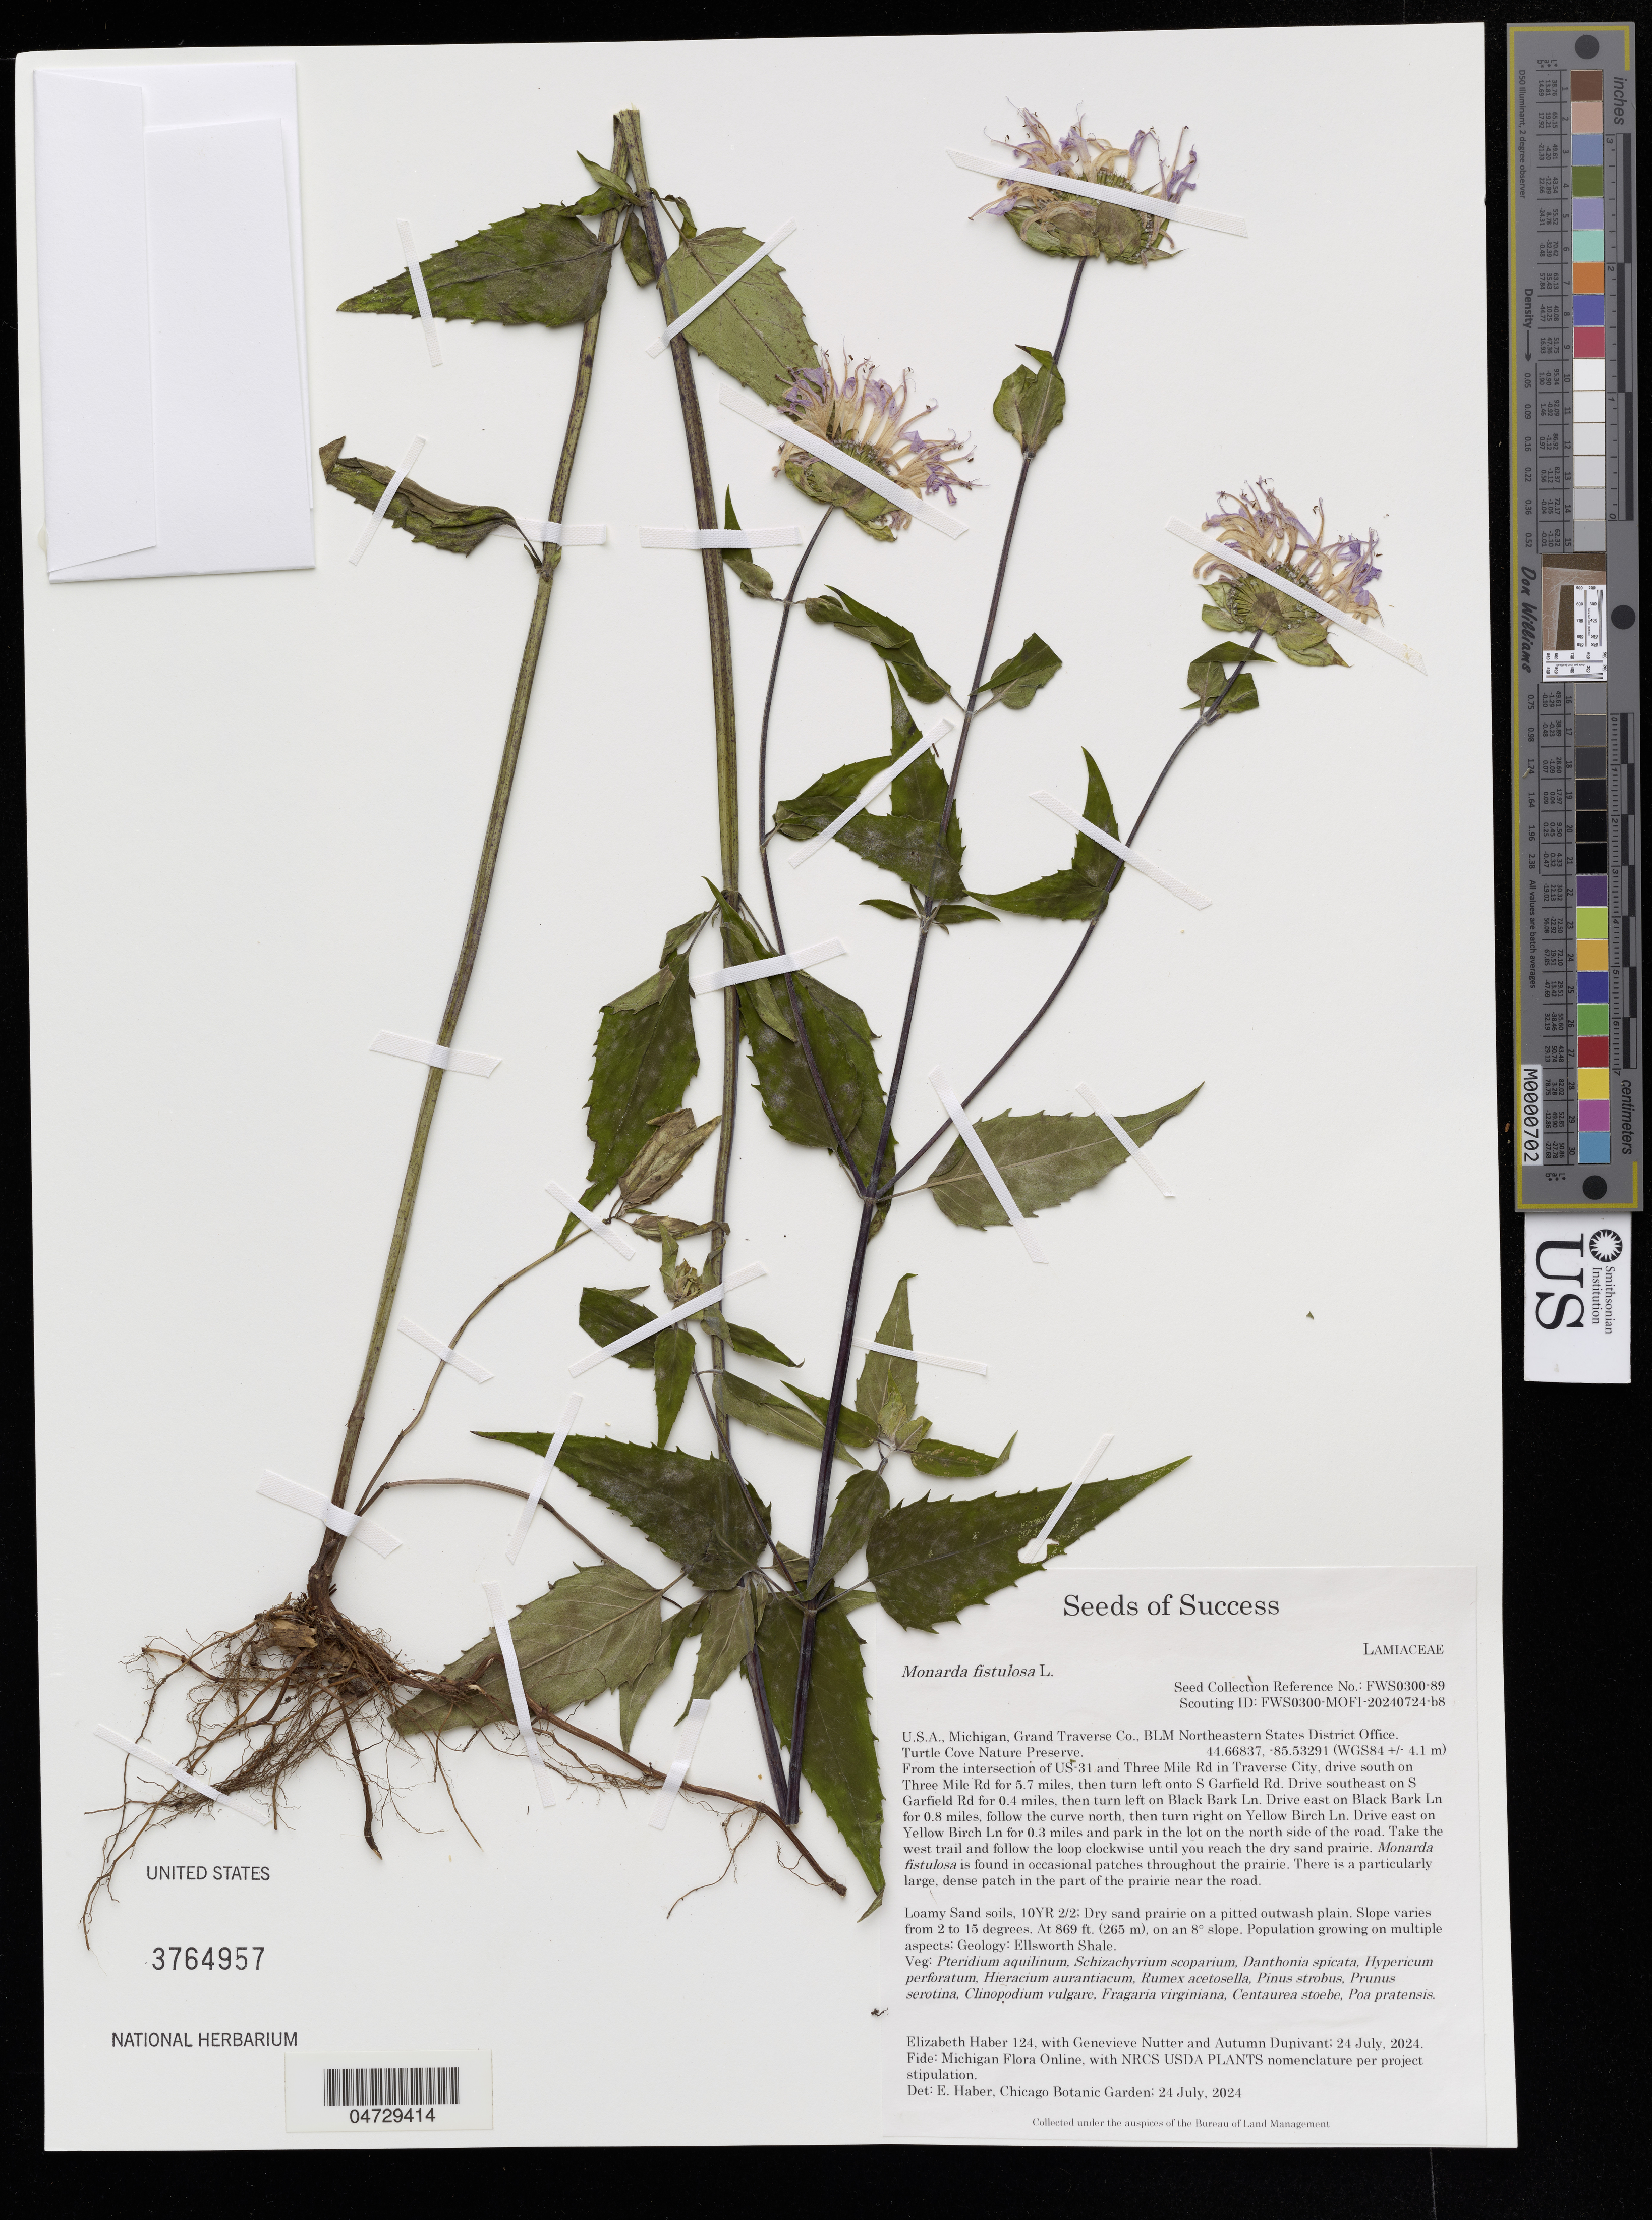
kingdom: Plantae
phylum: Tracheophyta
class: Magnoliopsida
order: Lamiales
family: Lamiaceae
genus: Monarda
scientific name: Monarda fistulosa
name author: L.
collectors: E. Haber, G. Nutter & A. Dunivant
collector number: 124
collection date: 2024-07-24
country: United States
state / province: Michigan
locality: U. S. A., Michigan, Grand Traverse Co., BLM Northeastern States District Office. Turtle Cove Nature Preserve.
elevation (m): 265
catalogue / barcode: US 3764957